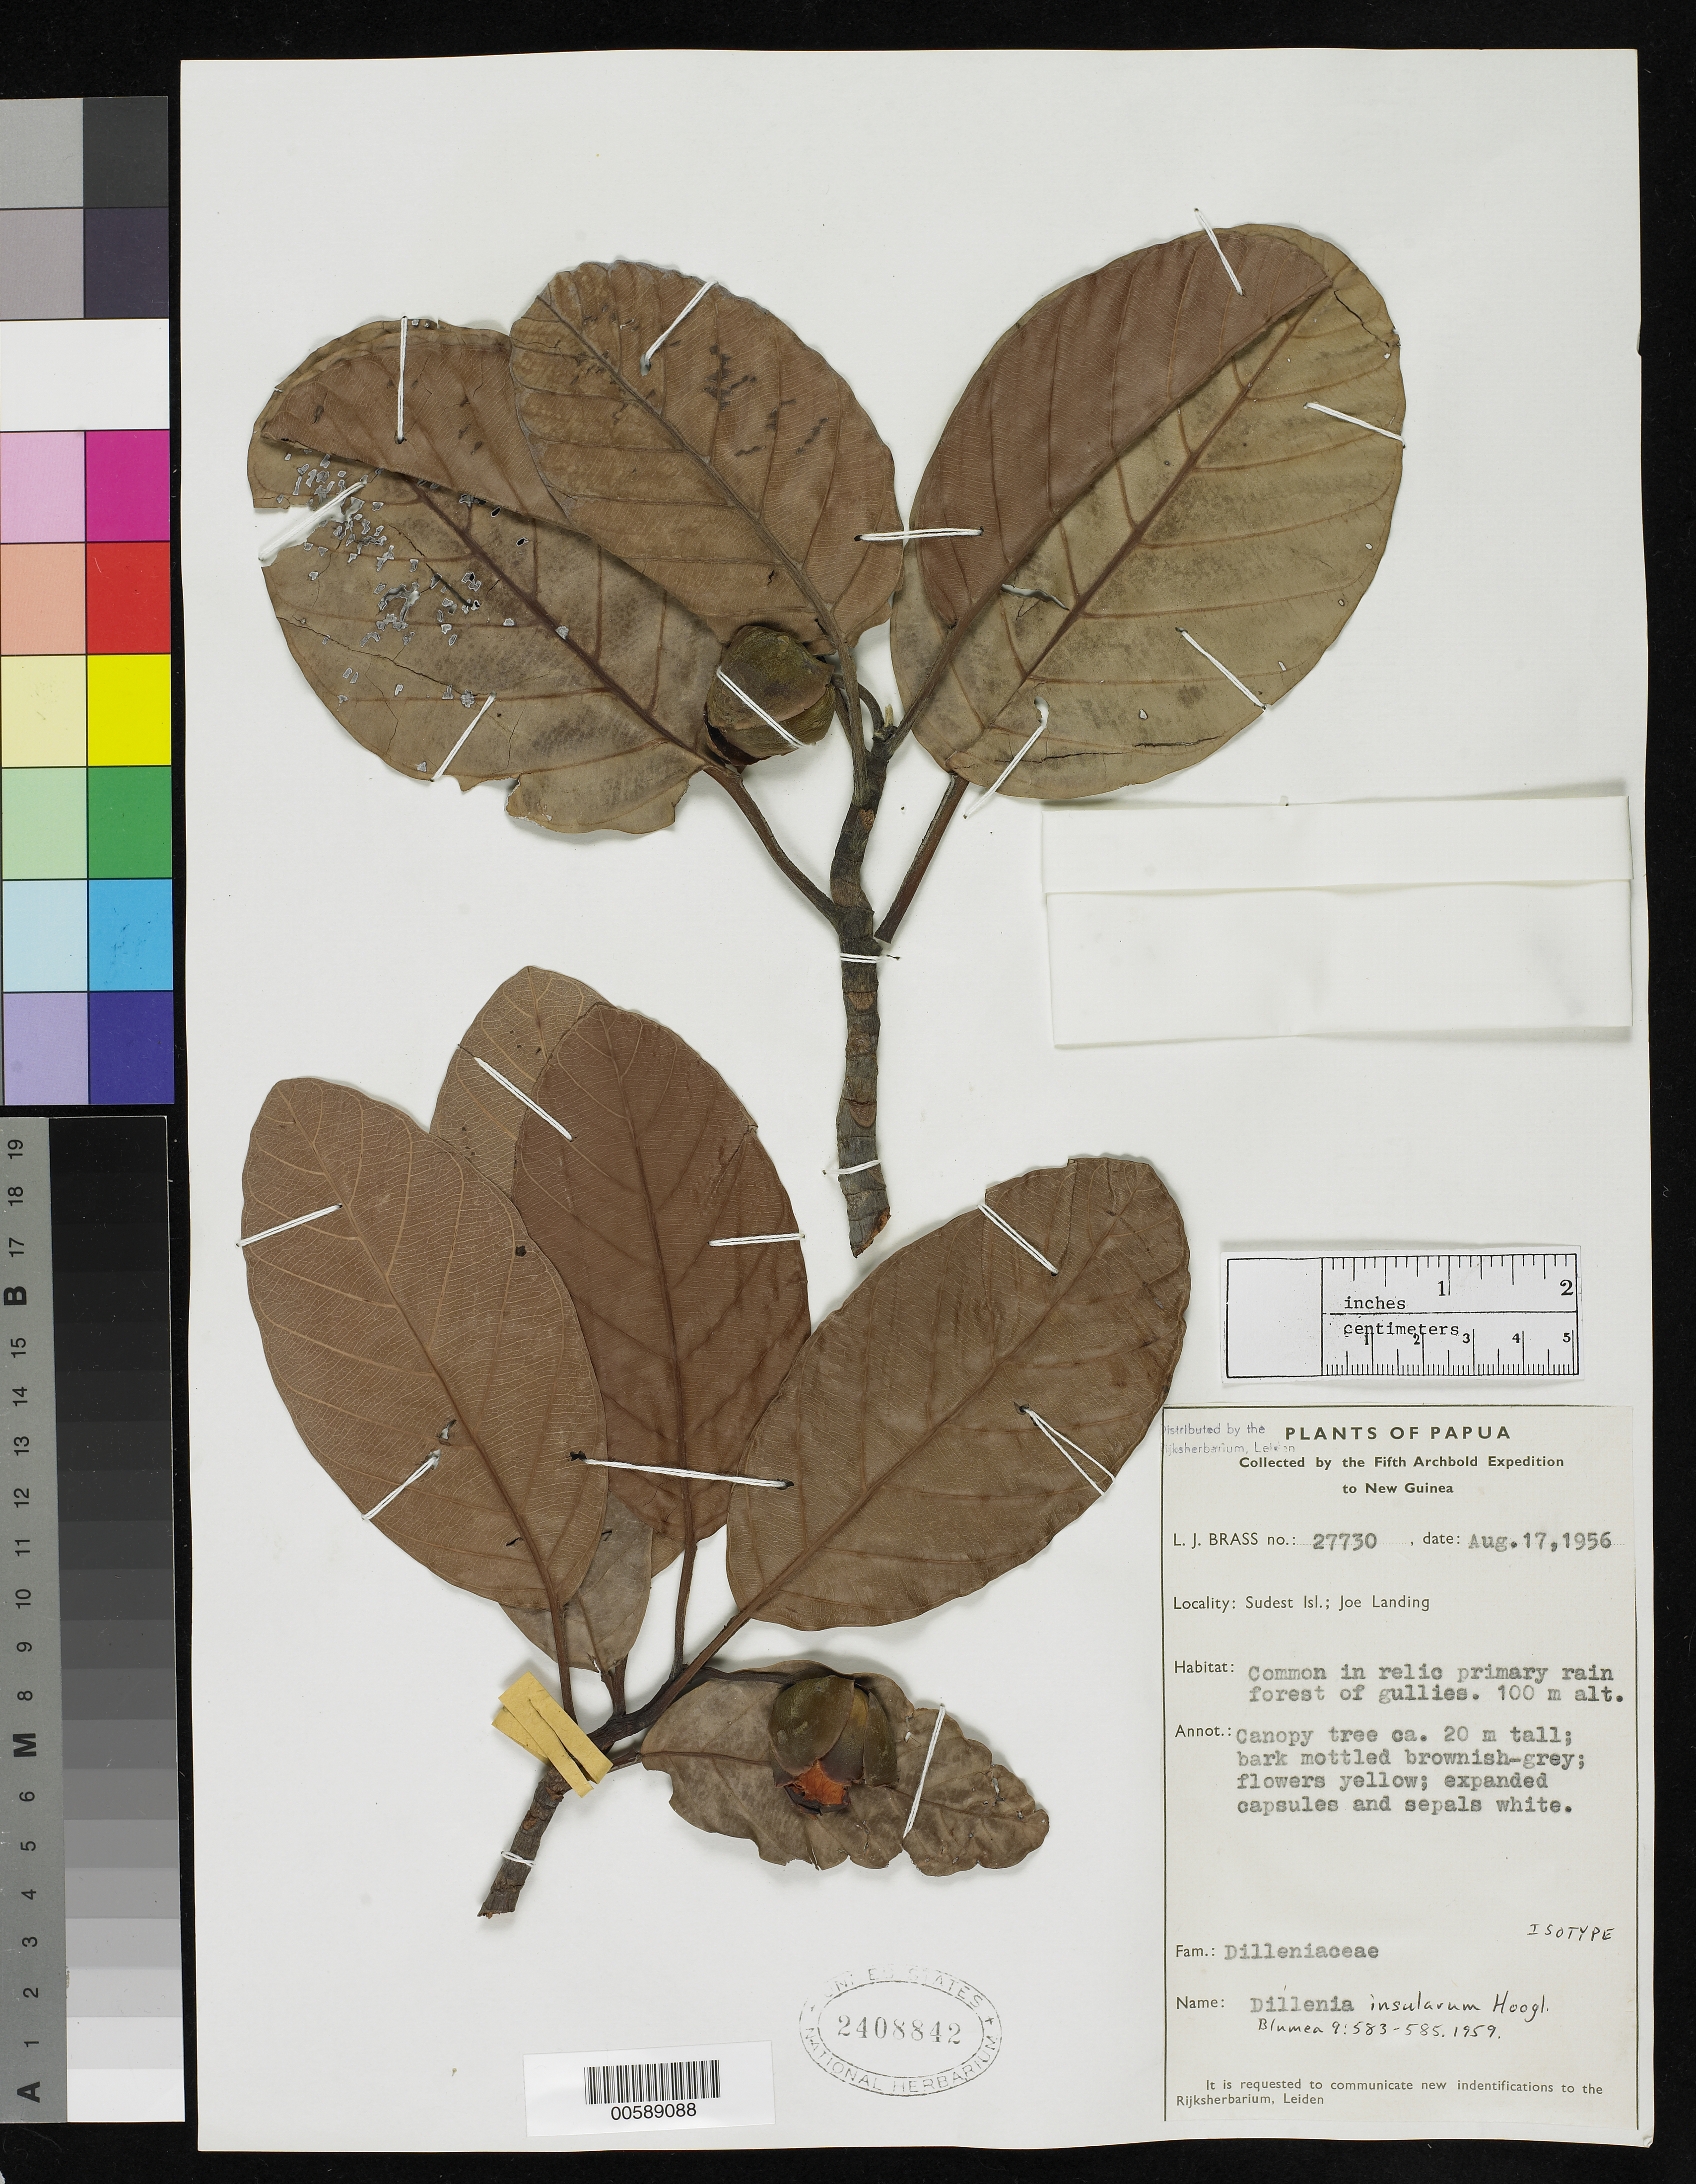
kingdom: Plantae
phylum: Tracheophyta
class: Magnoliopsida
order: Dilleniales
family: Dilleniaceae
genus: Dillenia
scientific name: Dillenia insularum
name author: Hoogland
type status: Isotype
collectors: L. J. Brass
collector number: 27730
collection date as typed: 17 Aug 1956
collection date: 1956-08-17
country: Papua New Guinea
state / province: Milne Bay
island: Sudest [Tagula]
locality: Joe Landing. [Louisade Arch.]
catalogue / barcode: US 2408842